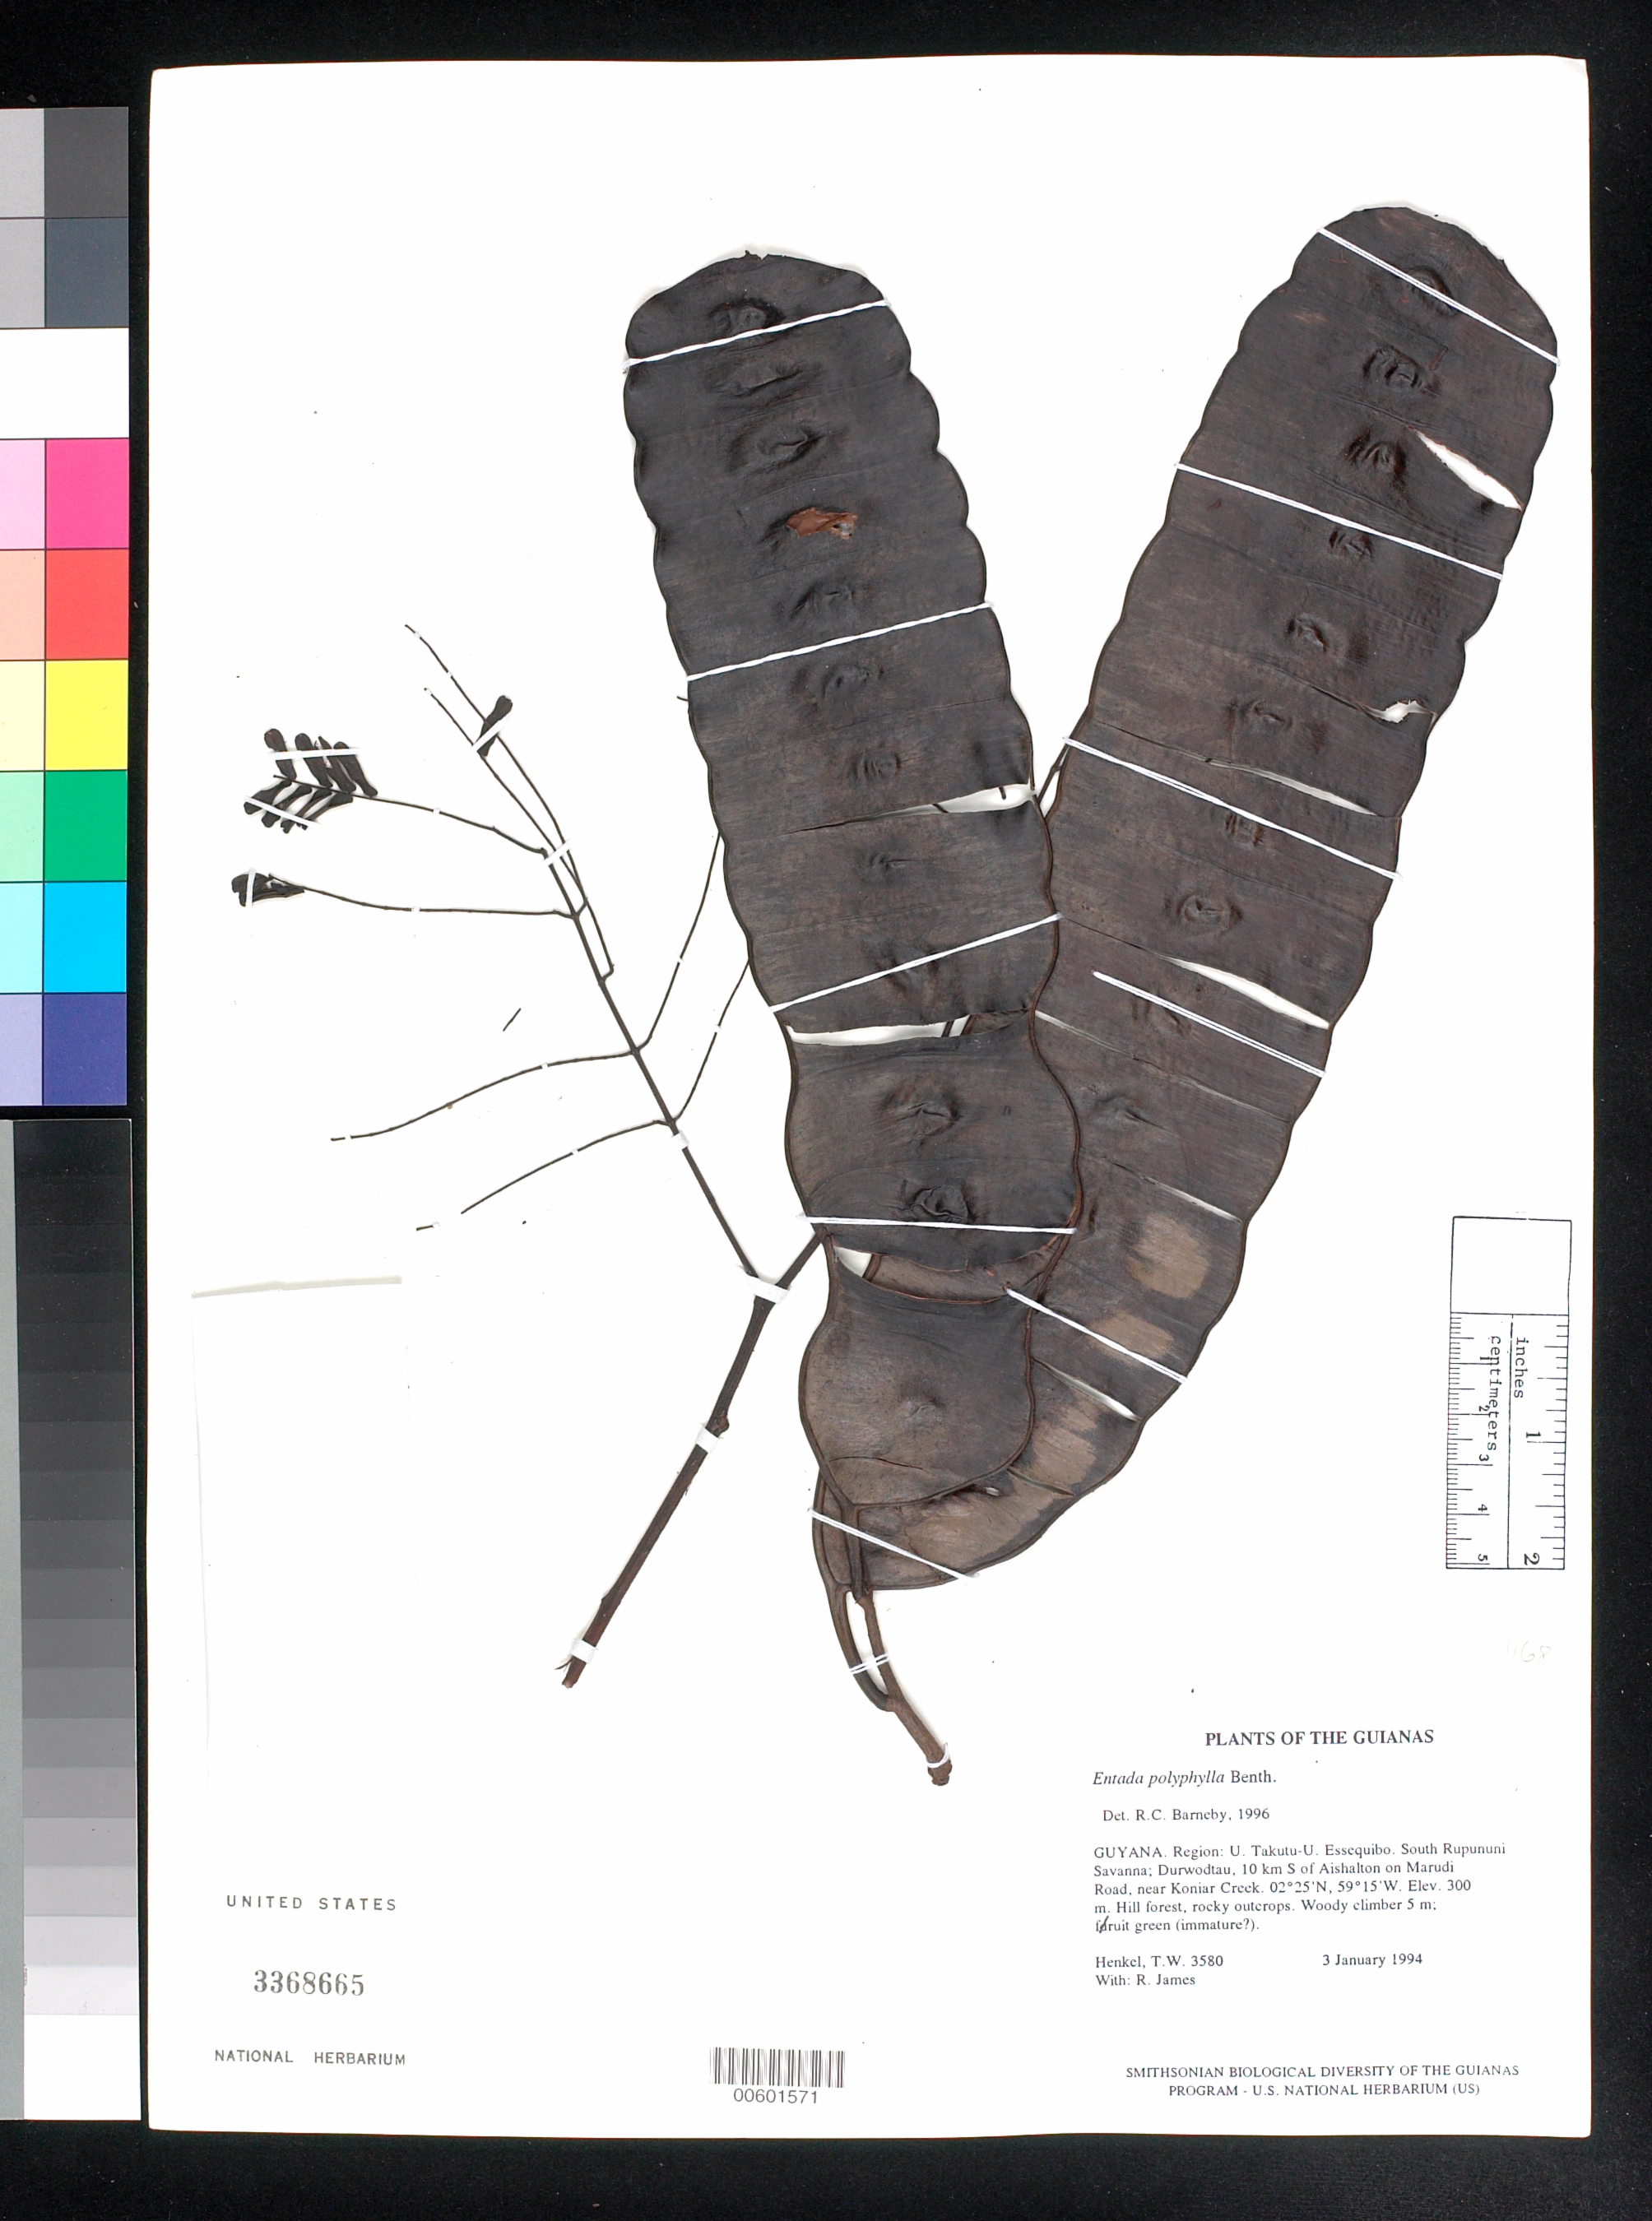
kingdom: Plantae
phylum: Tracheophyta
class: Magnoliopsida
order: Fabales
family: Fabaceae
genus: Entada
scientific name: Entada polystachya var. polyphylla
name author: (Benth.) Barneby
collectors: T. Henkel & R. James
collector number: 3580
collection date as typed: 3 January 1994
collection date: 1994-01-03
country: Guyana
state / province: U. Takutu-U. Essequibo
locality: South Rupununi Savanna; Durwodtau, 10 km S of Aishalton on Marudi Road, near Koniar Creek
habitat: Hill forest, rocky outcrops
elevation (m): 300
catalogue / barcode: US 3368665